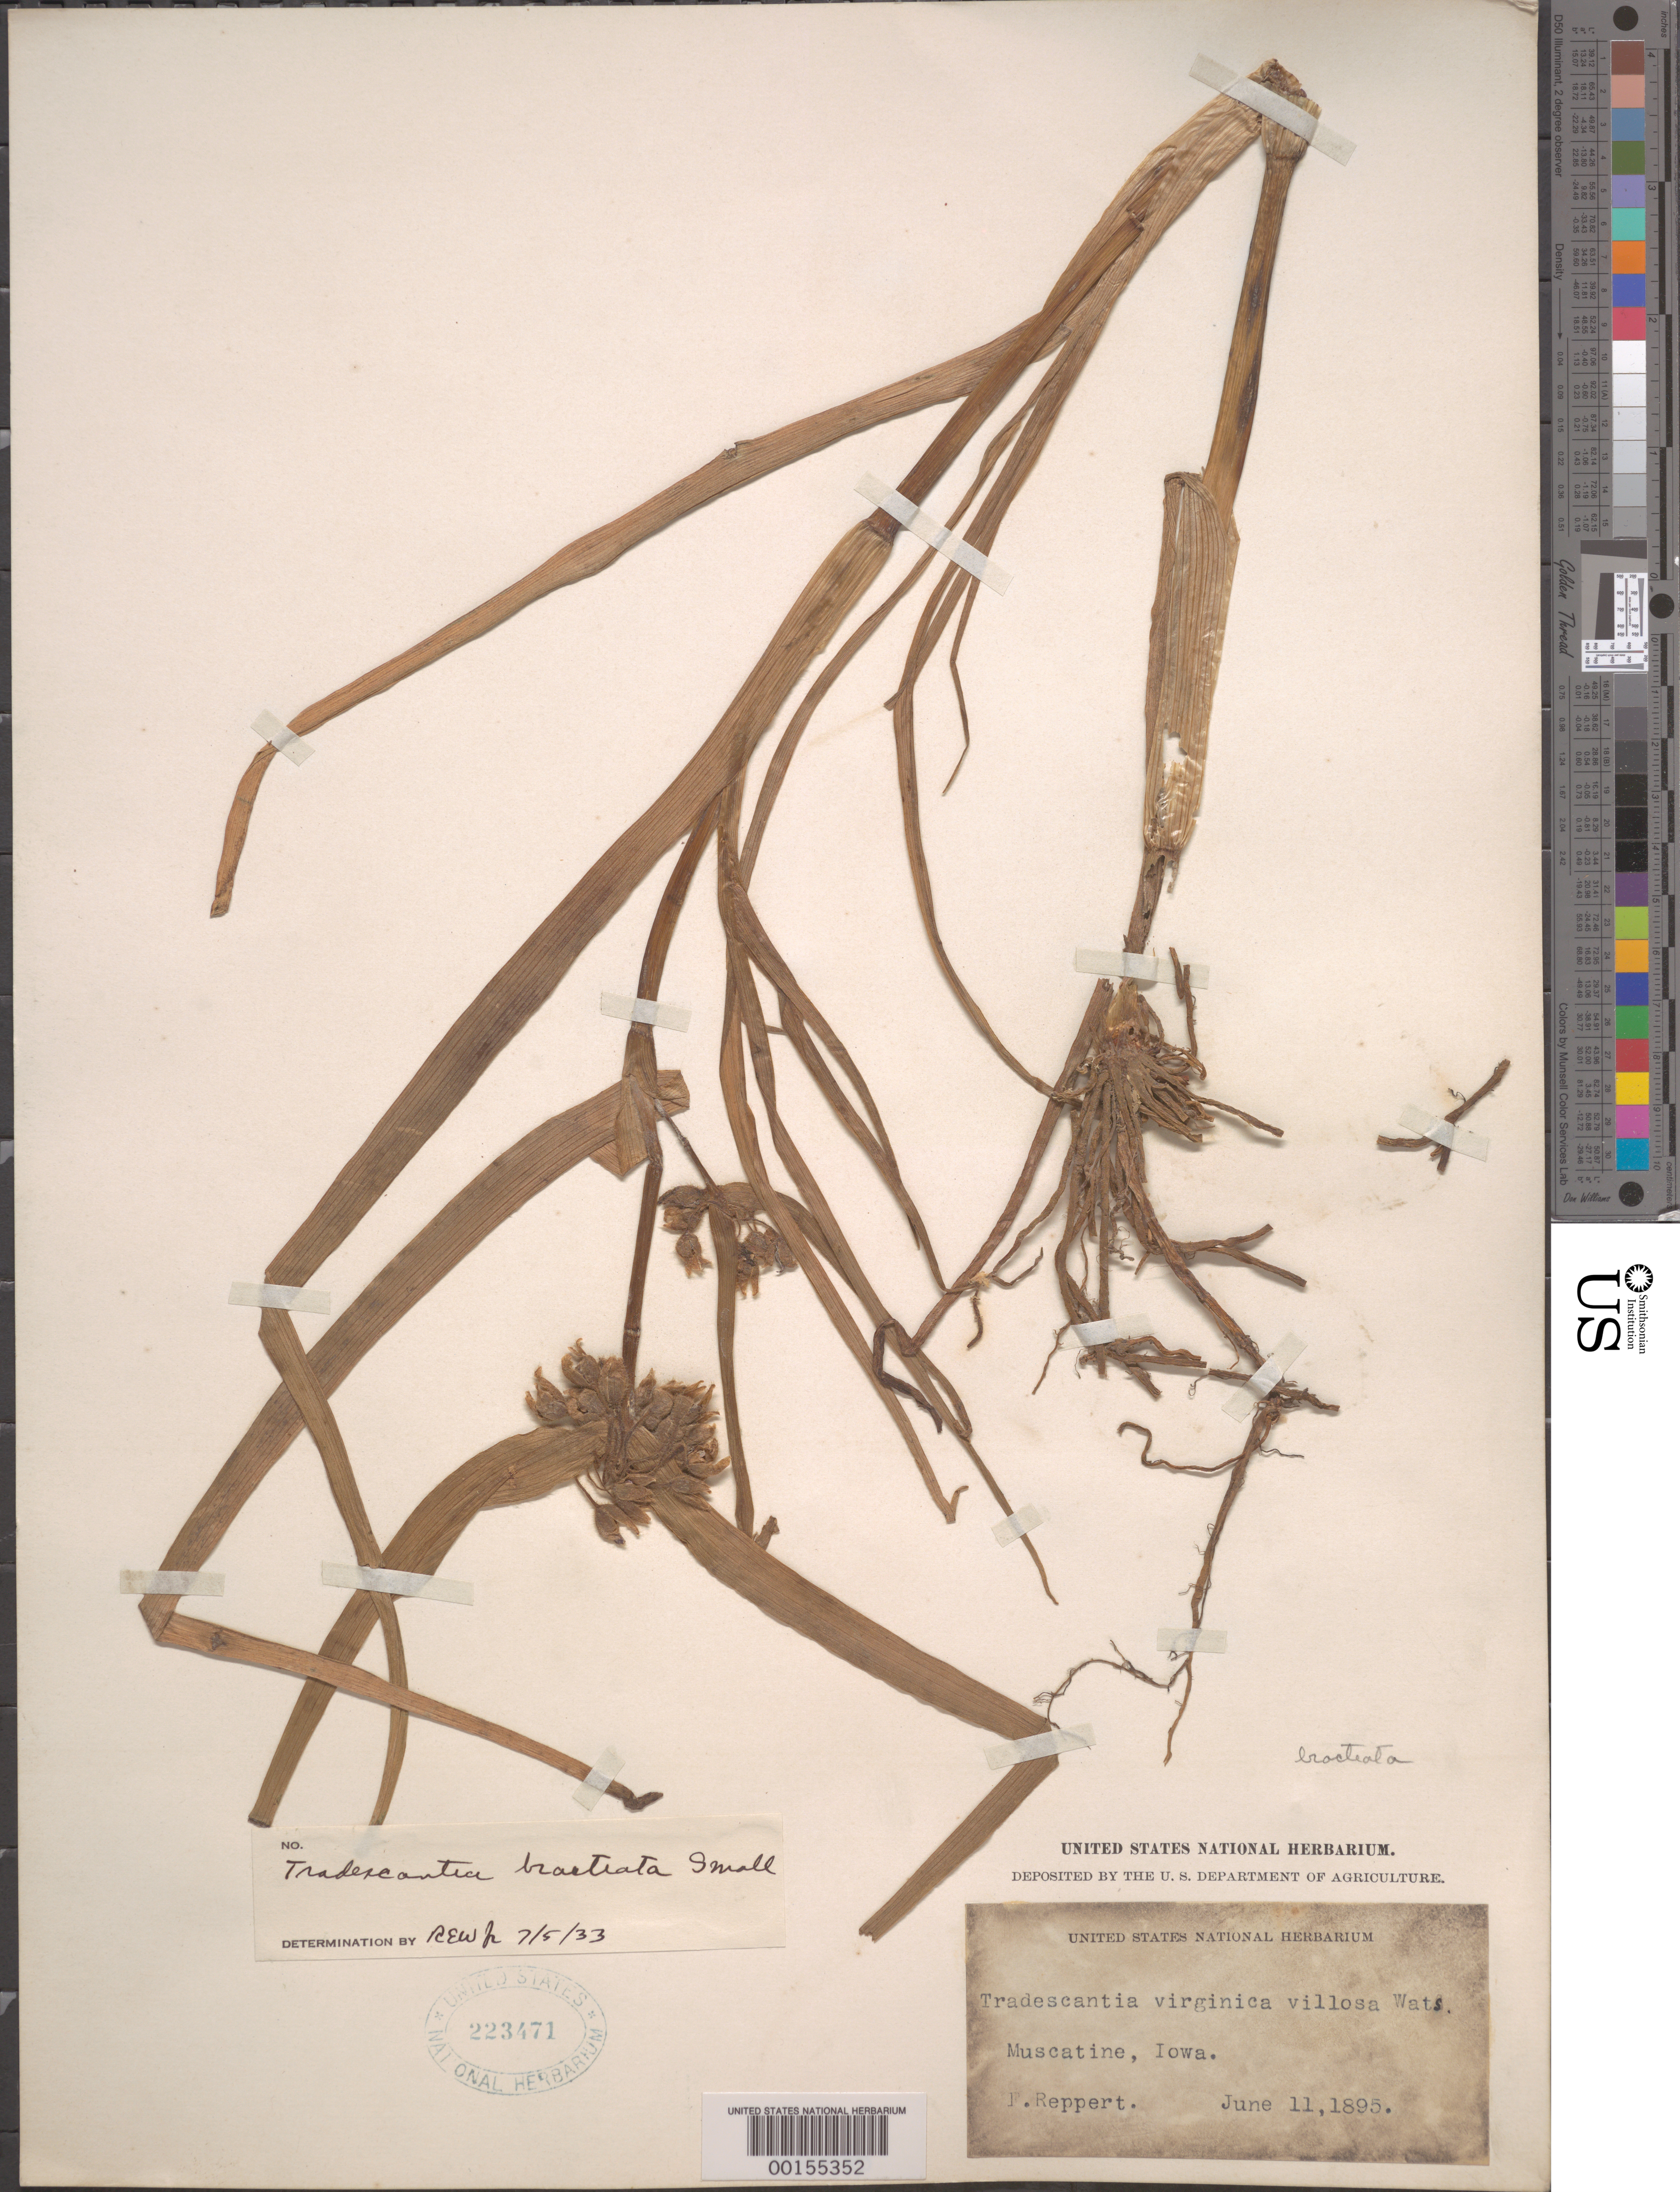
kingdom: Plantae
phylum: Tracheophyta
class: Liliopsida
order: Commelinales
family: Commelinaceae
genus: Tradescantia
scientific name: Tradescantia bracteata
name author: Small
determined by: REW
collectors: F. Reppert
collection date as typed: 11 Jun 1895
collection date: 1895-06-11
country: United States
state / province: Iowa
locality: Muscatine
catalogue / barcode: US 223471